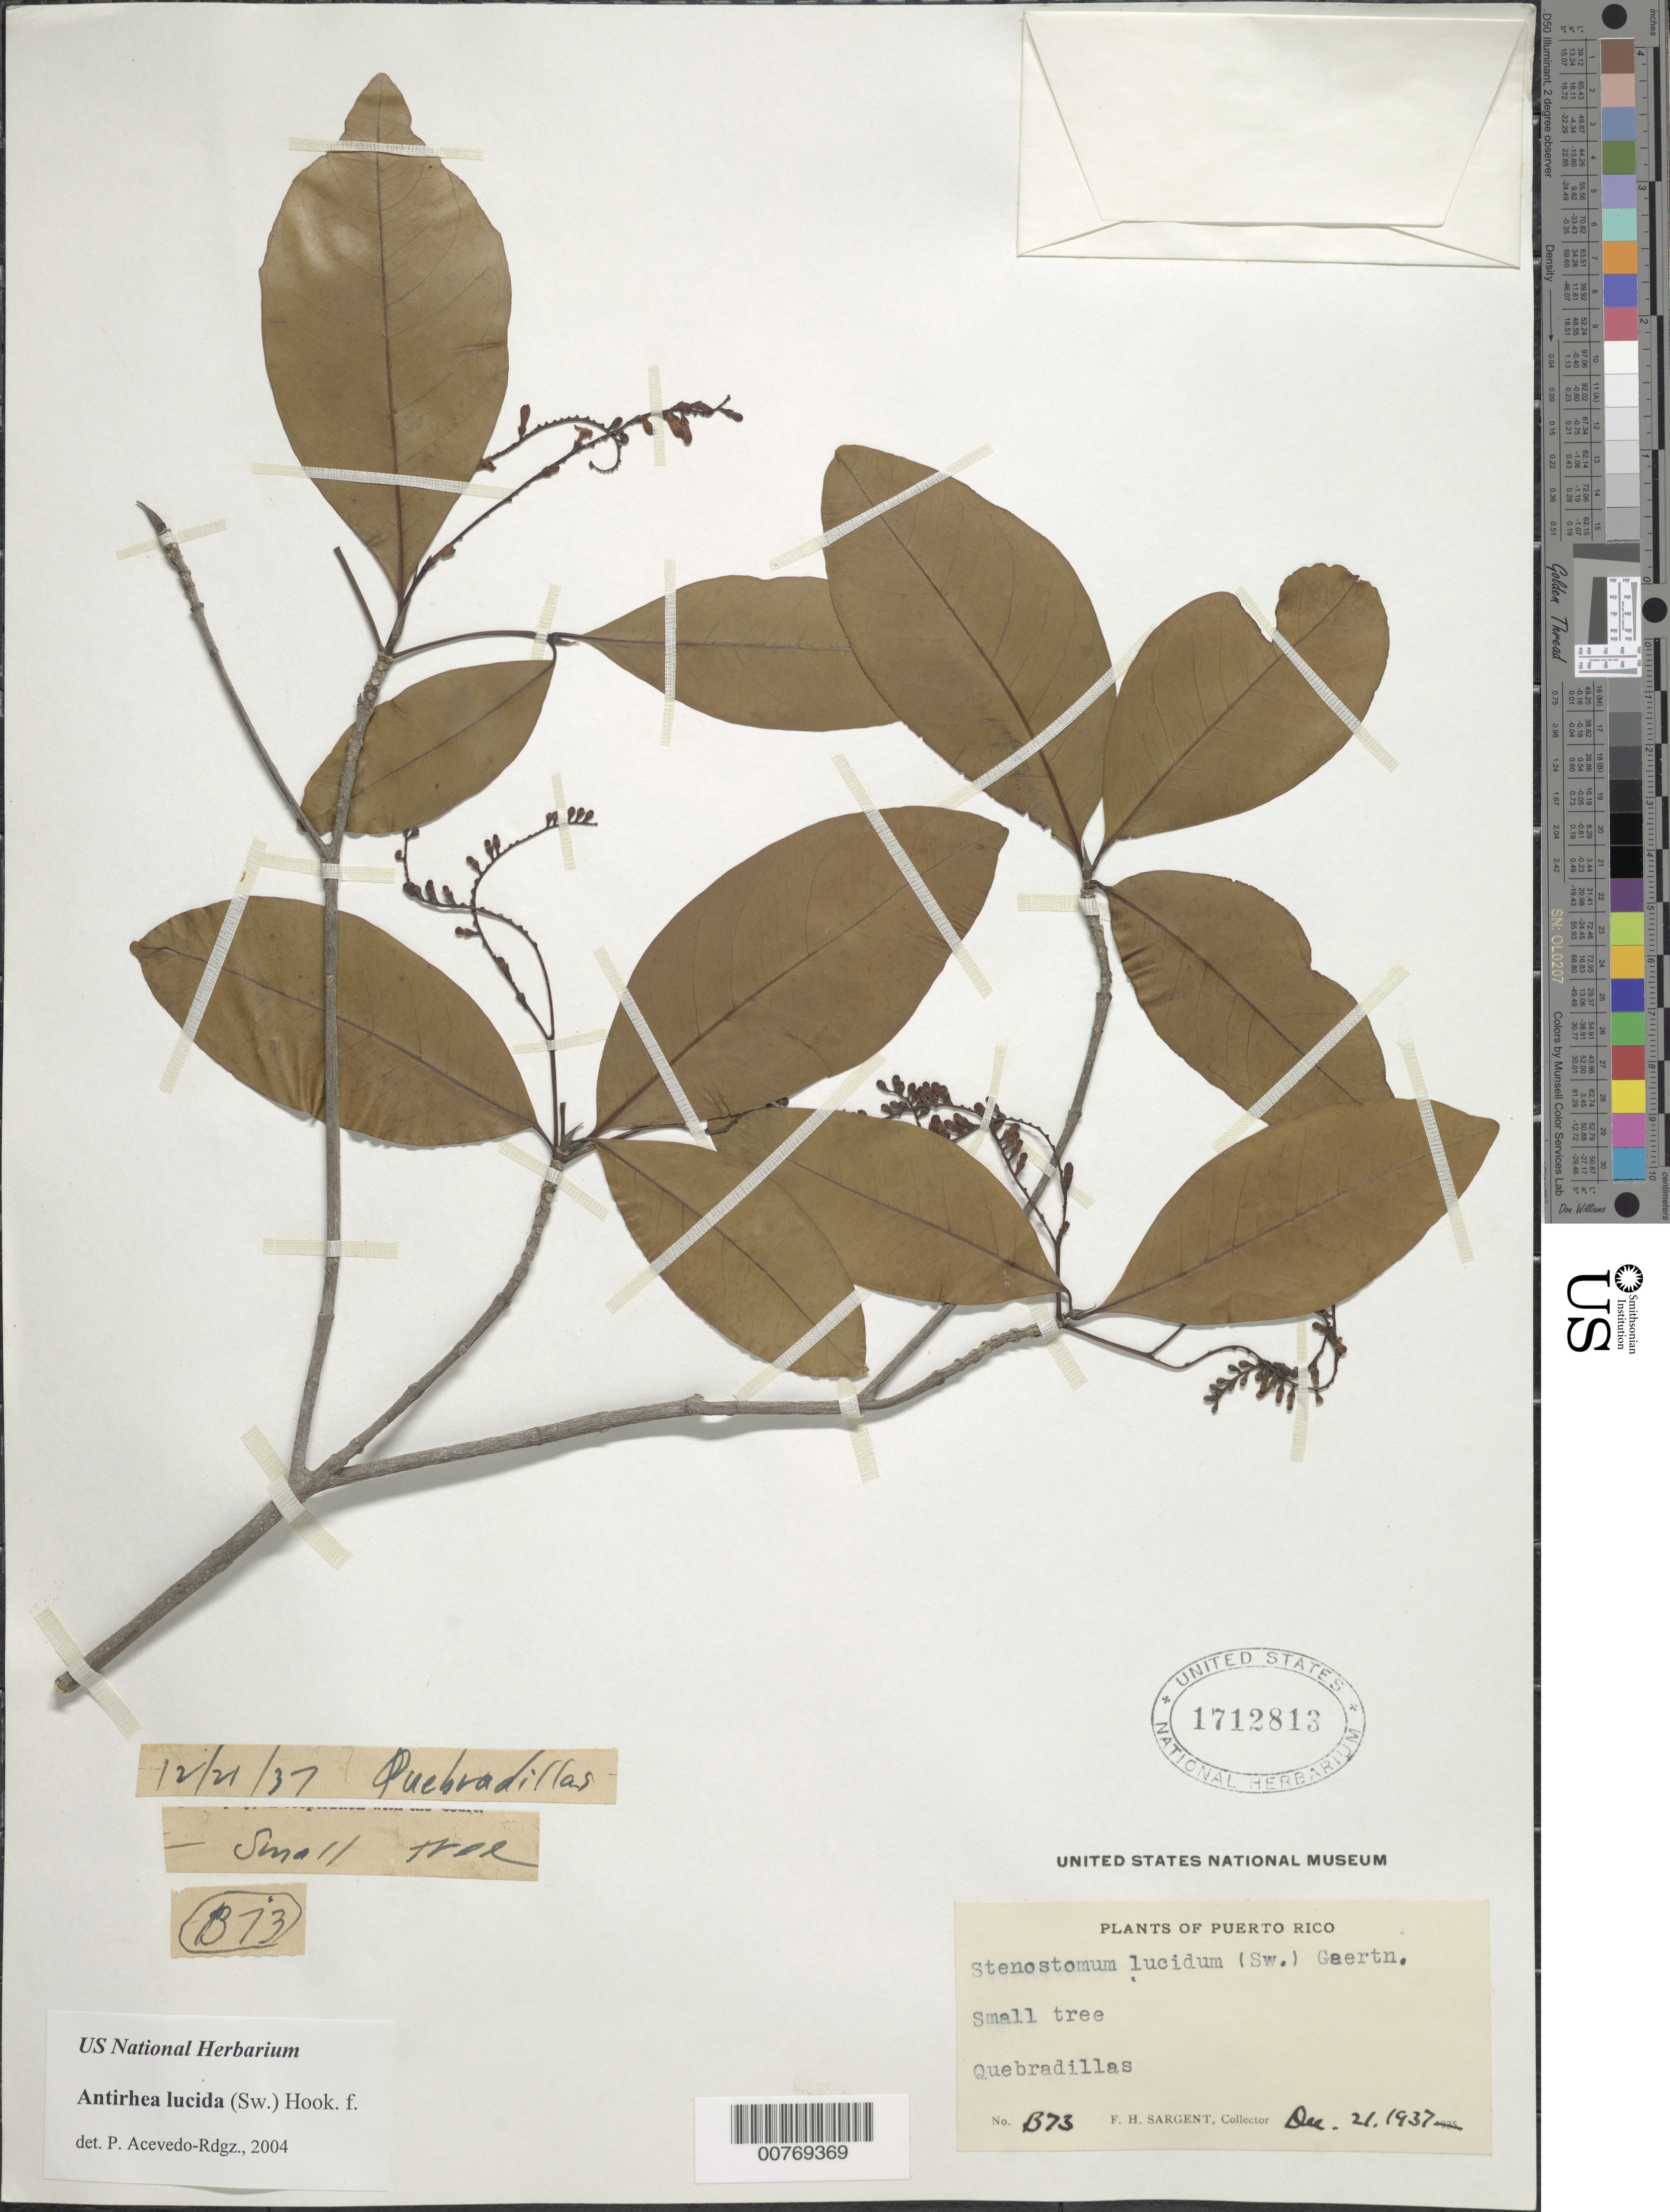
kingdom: Plantae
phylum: Tracheophyta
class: Magnoliopsida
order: Gentianales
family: Rubiaceae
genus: Stenostomum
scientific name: Stenostomum lucidum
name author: (Sw.) C.F. Gaertn.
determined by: Acevedo-Rodríguez, P., (BOT), Smithsonian Institution - National Museum of Natural History (UNITED STATES)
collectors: F. H. Sargent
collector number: B73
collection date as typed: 21 Dec 1937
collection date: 1937-12-21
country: Puerto Rico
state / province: Quebradillas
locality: Quebradillas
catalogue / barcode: US 1712813